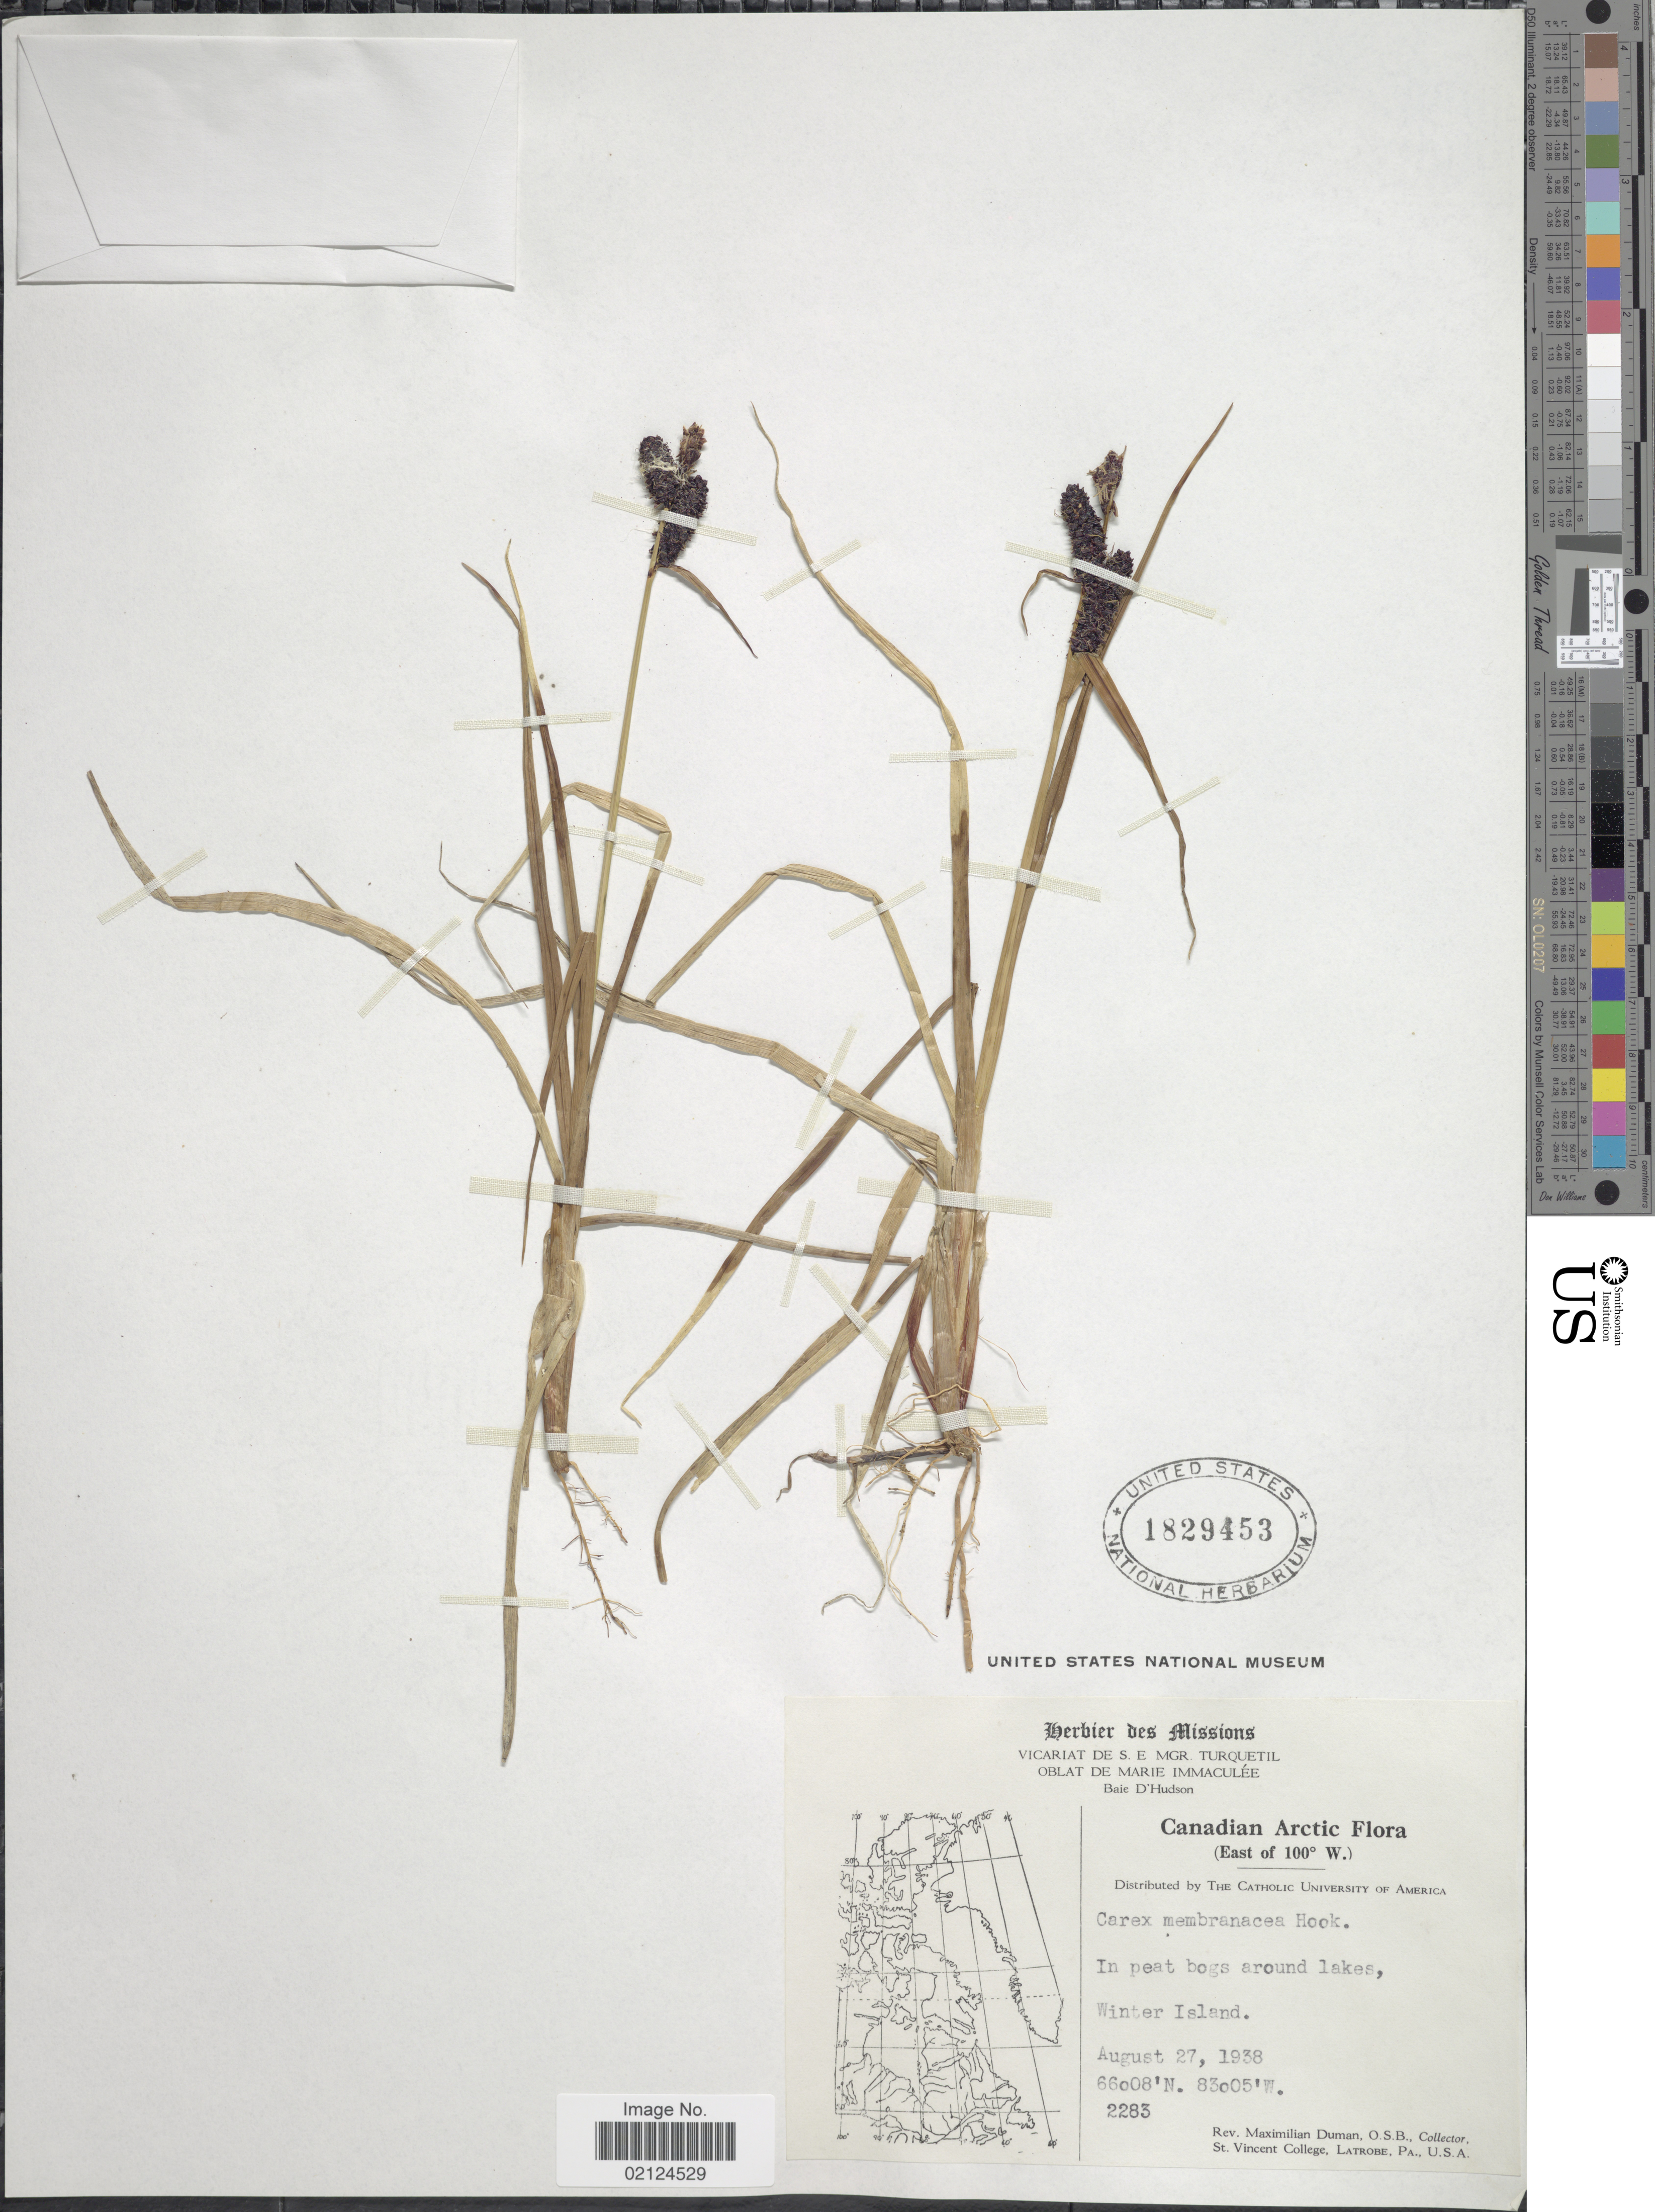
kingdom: Plantae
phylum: Tracheophyta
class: Liliopsida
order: Poales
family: Cyperaceae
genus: Carex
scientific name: Carex membranacea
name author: Hook.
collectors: M. Duman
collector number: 2283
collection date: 1938-08-27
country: Canada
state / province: Nunavut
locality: Canadian Arctic, (East of 100° W.). Winter Island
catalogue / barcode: US 1829453